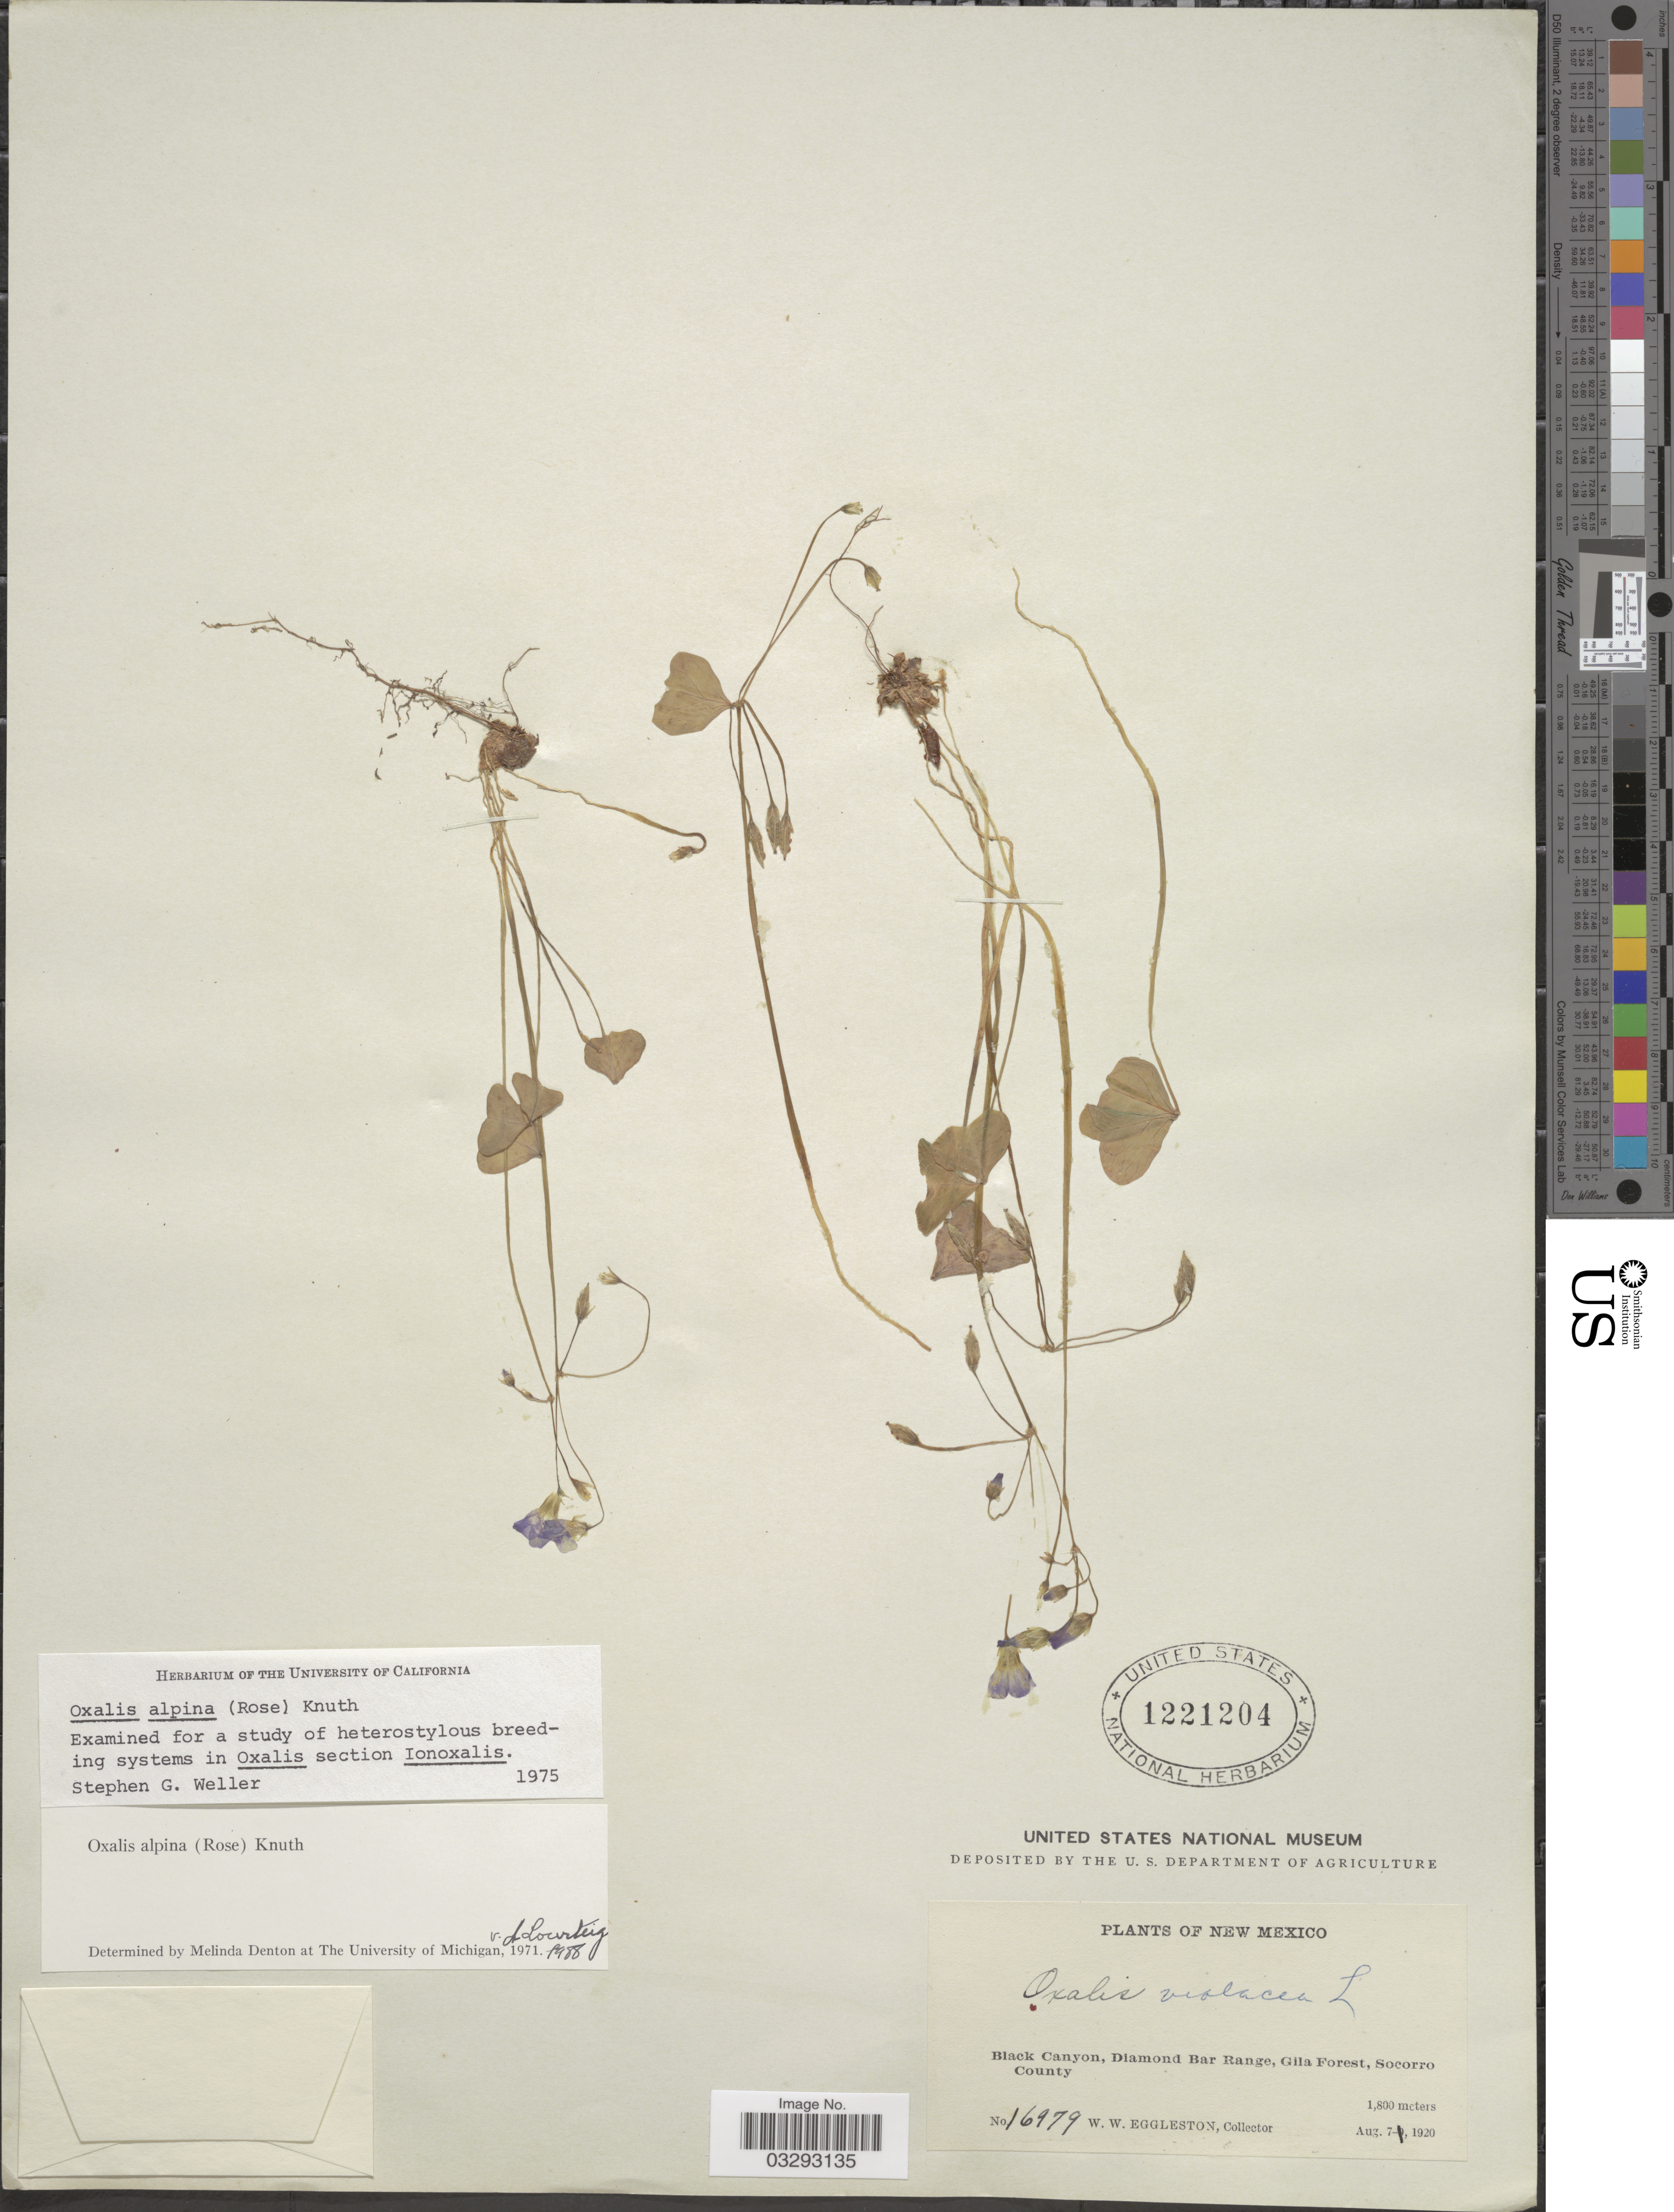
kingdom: Plantae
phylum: Tracheophyta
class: Magnoliopsida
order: Oxalidales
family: Oxalidaceae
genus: Oxalis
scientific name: Oxalis alpina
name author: (Rose) R. Knuth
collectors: W. W. Eggleston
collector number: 16979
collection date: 1920-08-07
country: United States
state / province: New Mexico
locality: Black Canyon, Diamond Bar Range, Gila Forest, Socorro County.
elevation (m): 1800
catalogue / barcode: US 1221204